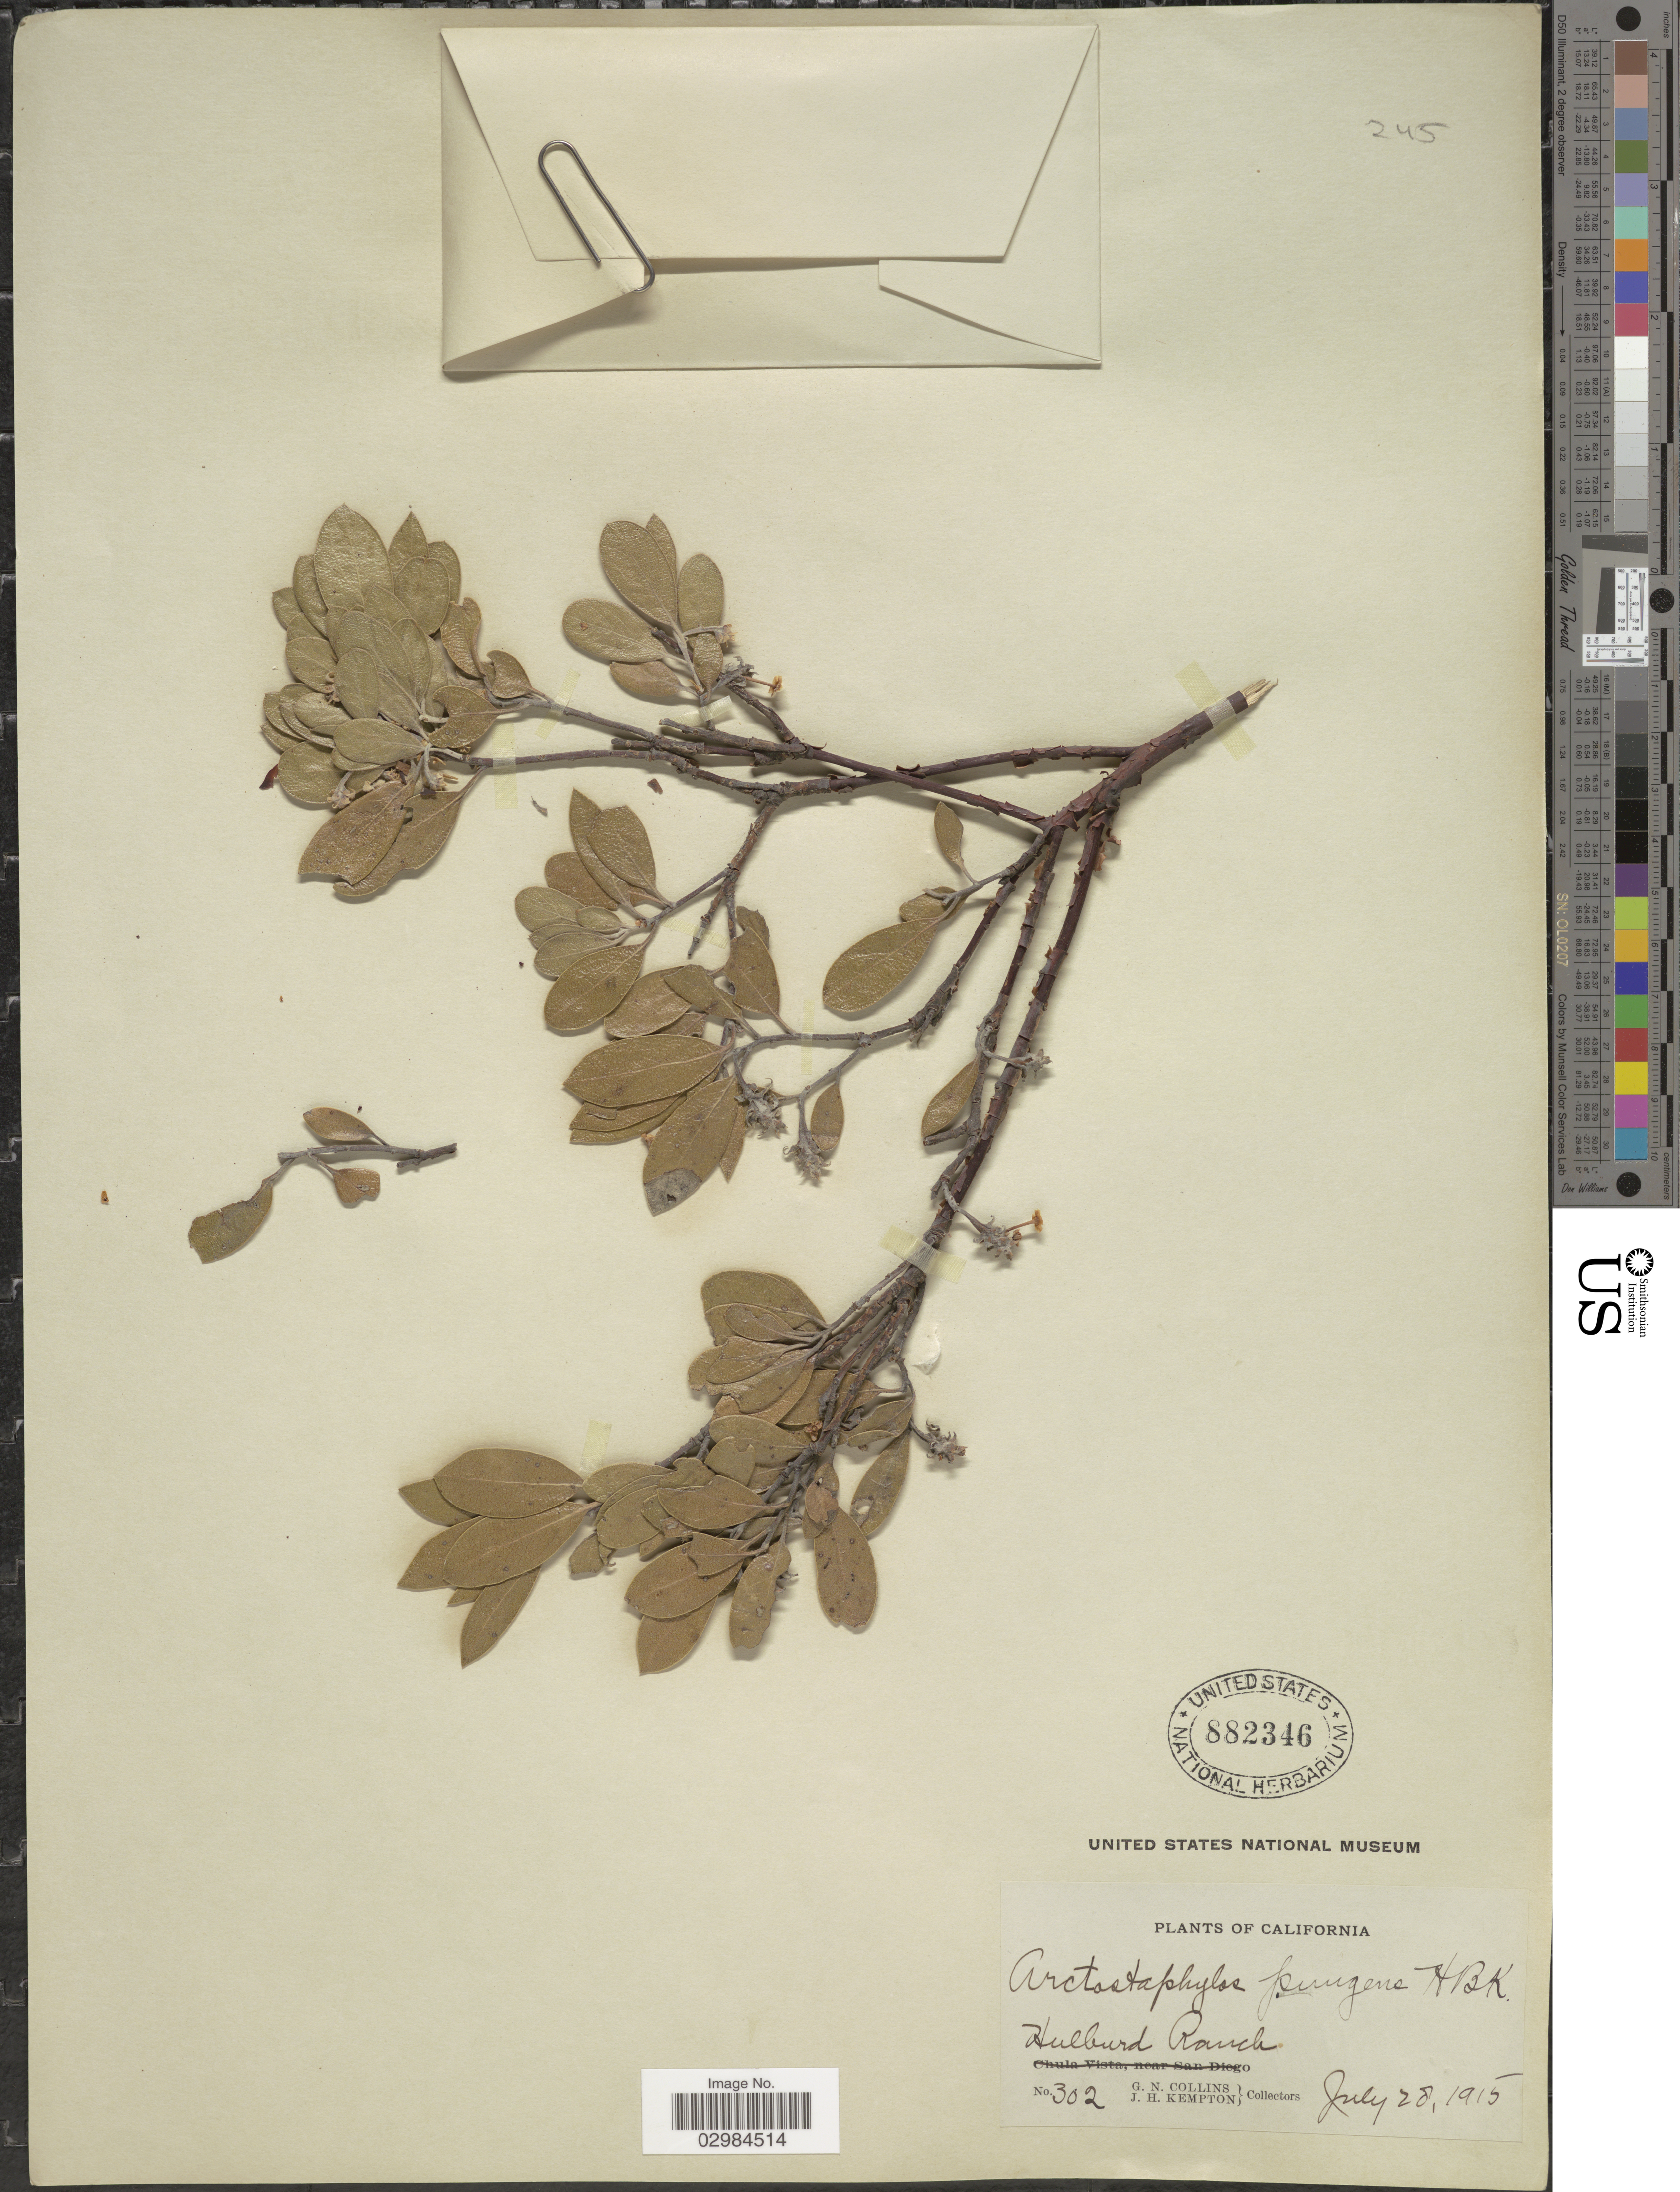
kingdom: Plantae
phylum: Tracheophyta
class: Magnoliopsida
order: Ericales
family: Ericaceae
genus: Arctostaphylos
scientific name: Arctostaphylos pungens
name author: Kunth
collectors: G. Collins & J. H. Kempton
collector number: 302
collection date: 1915-07-28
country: United States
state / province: California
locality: Hulburd Ranch.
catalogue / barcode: US 882346